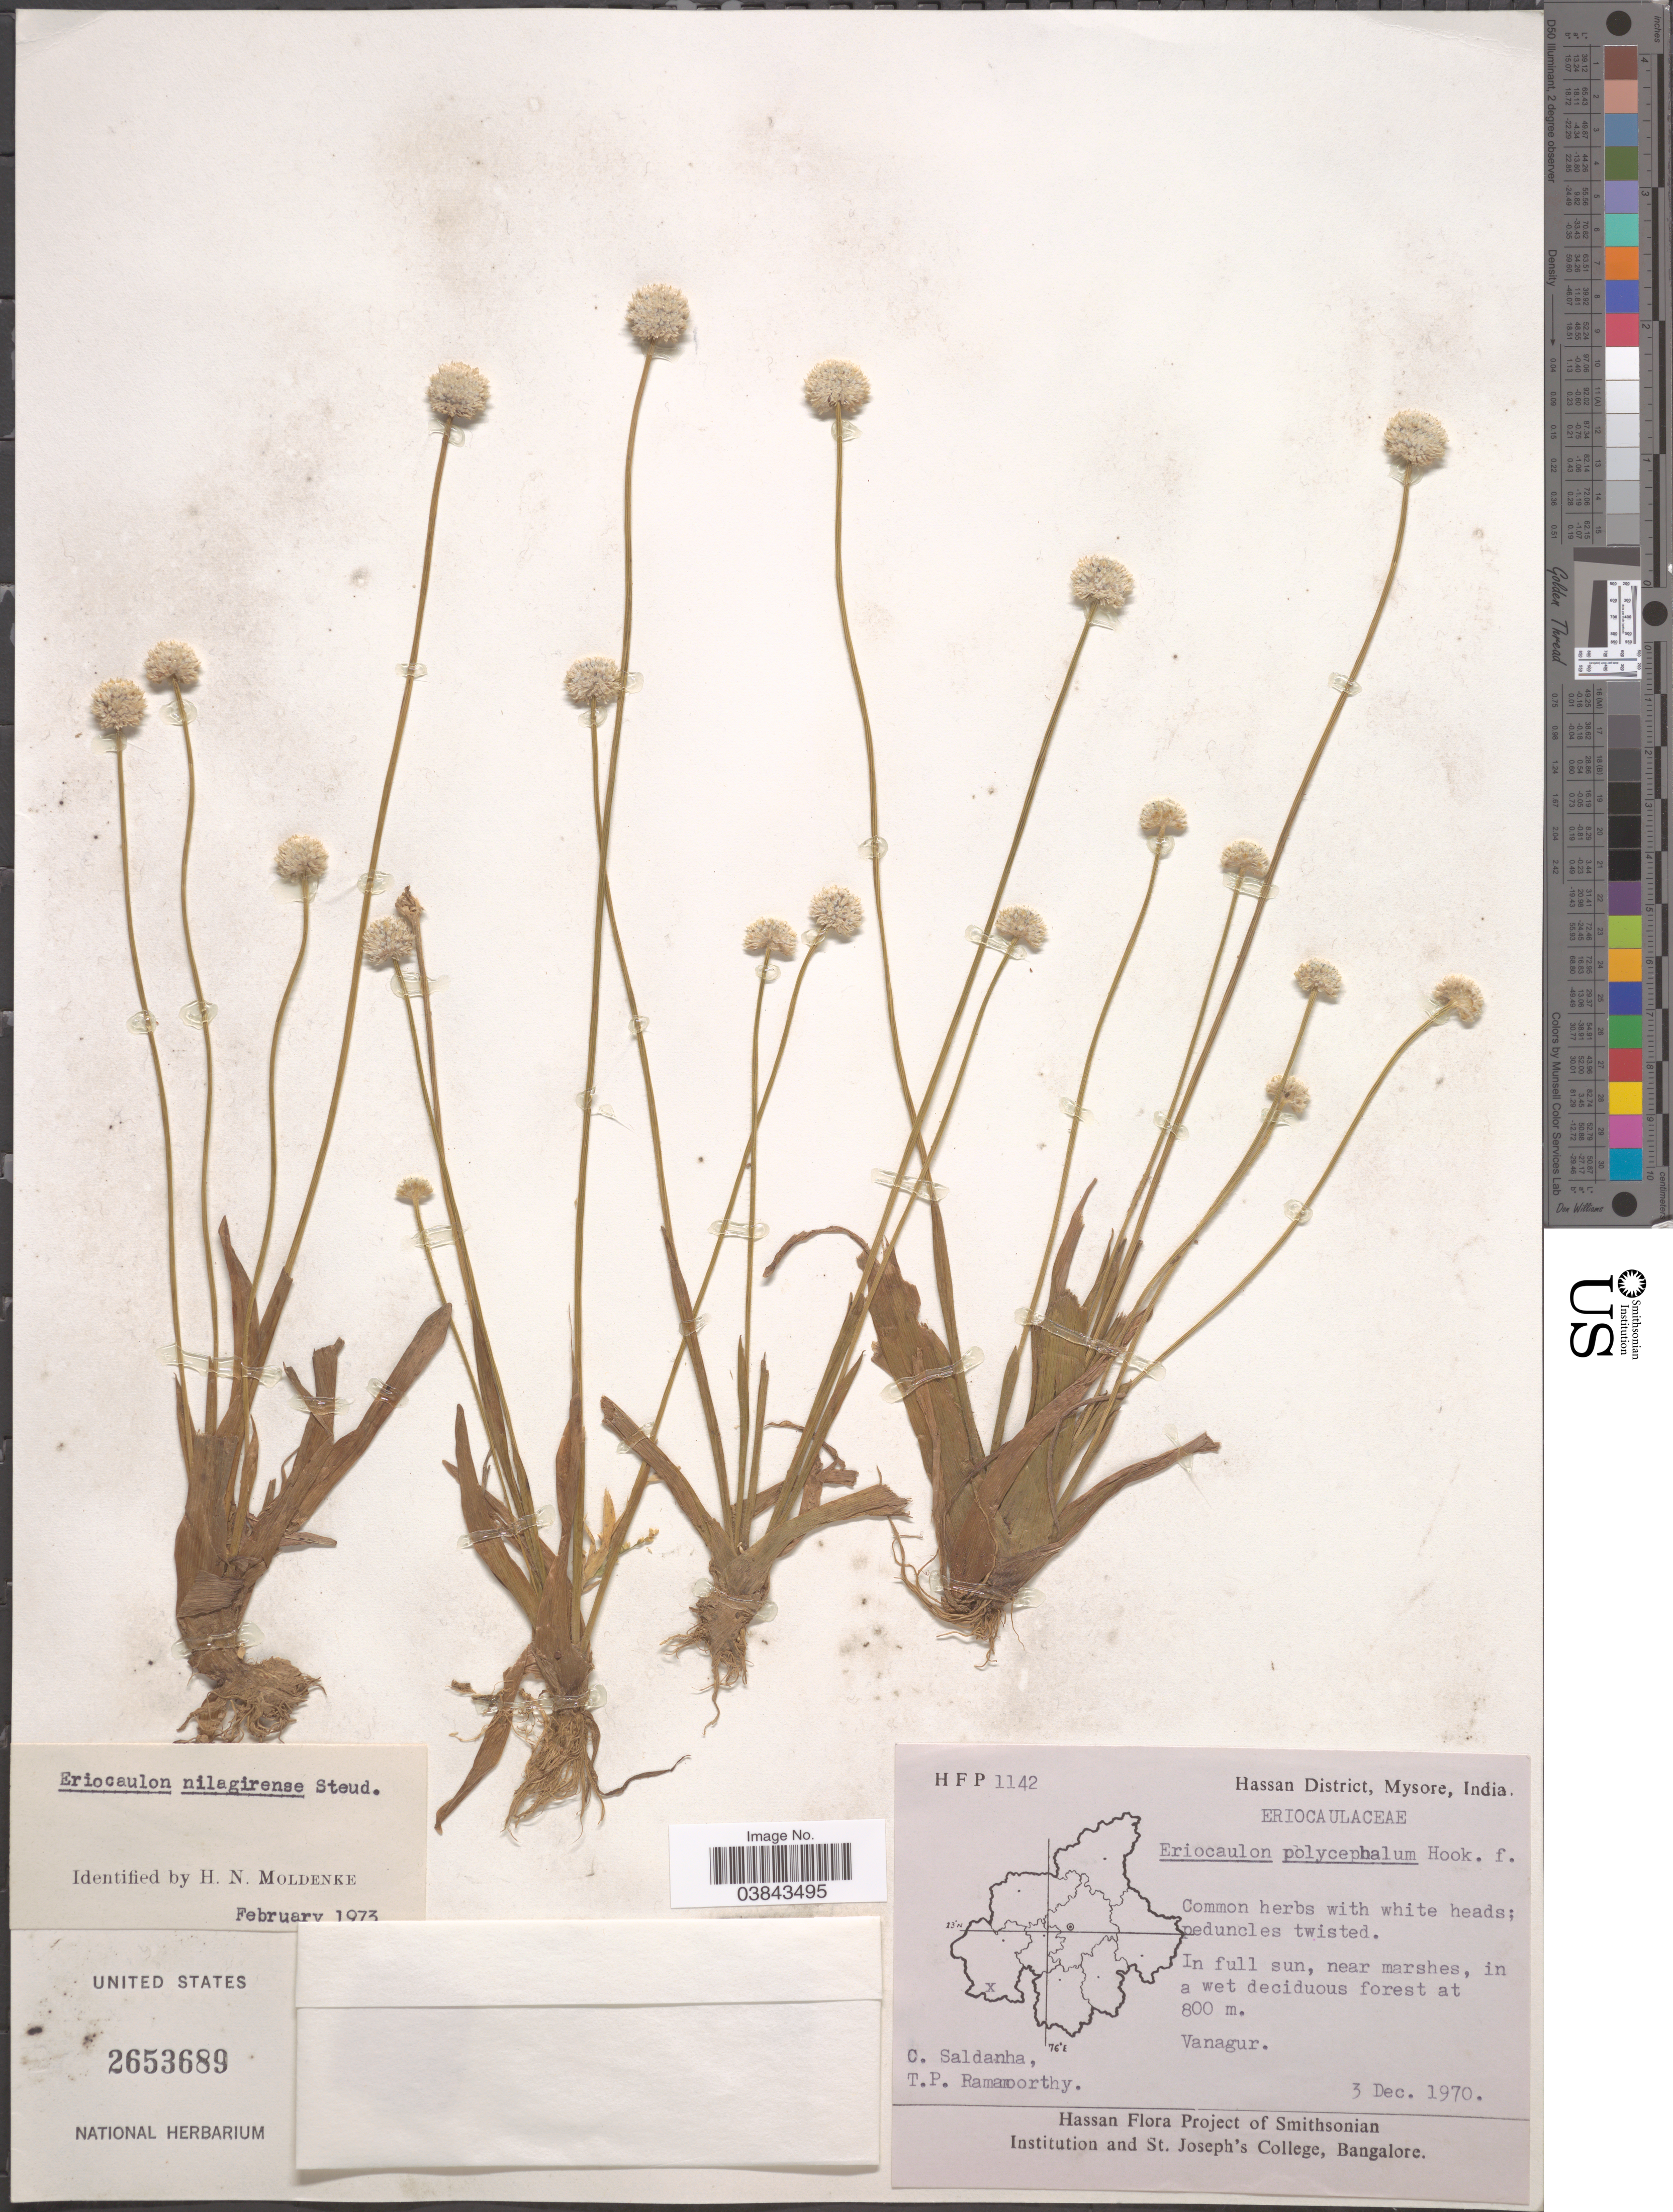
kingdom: Plantae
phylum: Tracheophyta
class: Liliopsida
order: Poales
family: Eriocaulaceae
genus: Eriocaulon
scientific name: Eriocaulon brownianum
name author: Mart.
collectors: C. Saldanha & T. P. Ramamoorthy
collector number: HFP 1142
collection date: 1970-12-03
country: India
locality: Hassan District, Mysore. Vanagur.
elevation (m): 800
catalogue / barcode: US 2653689